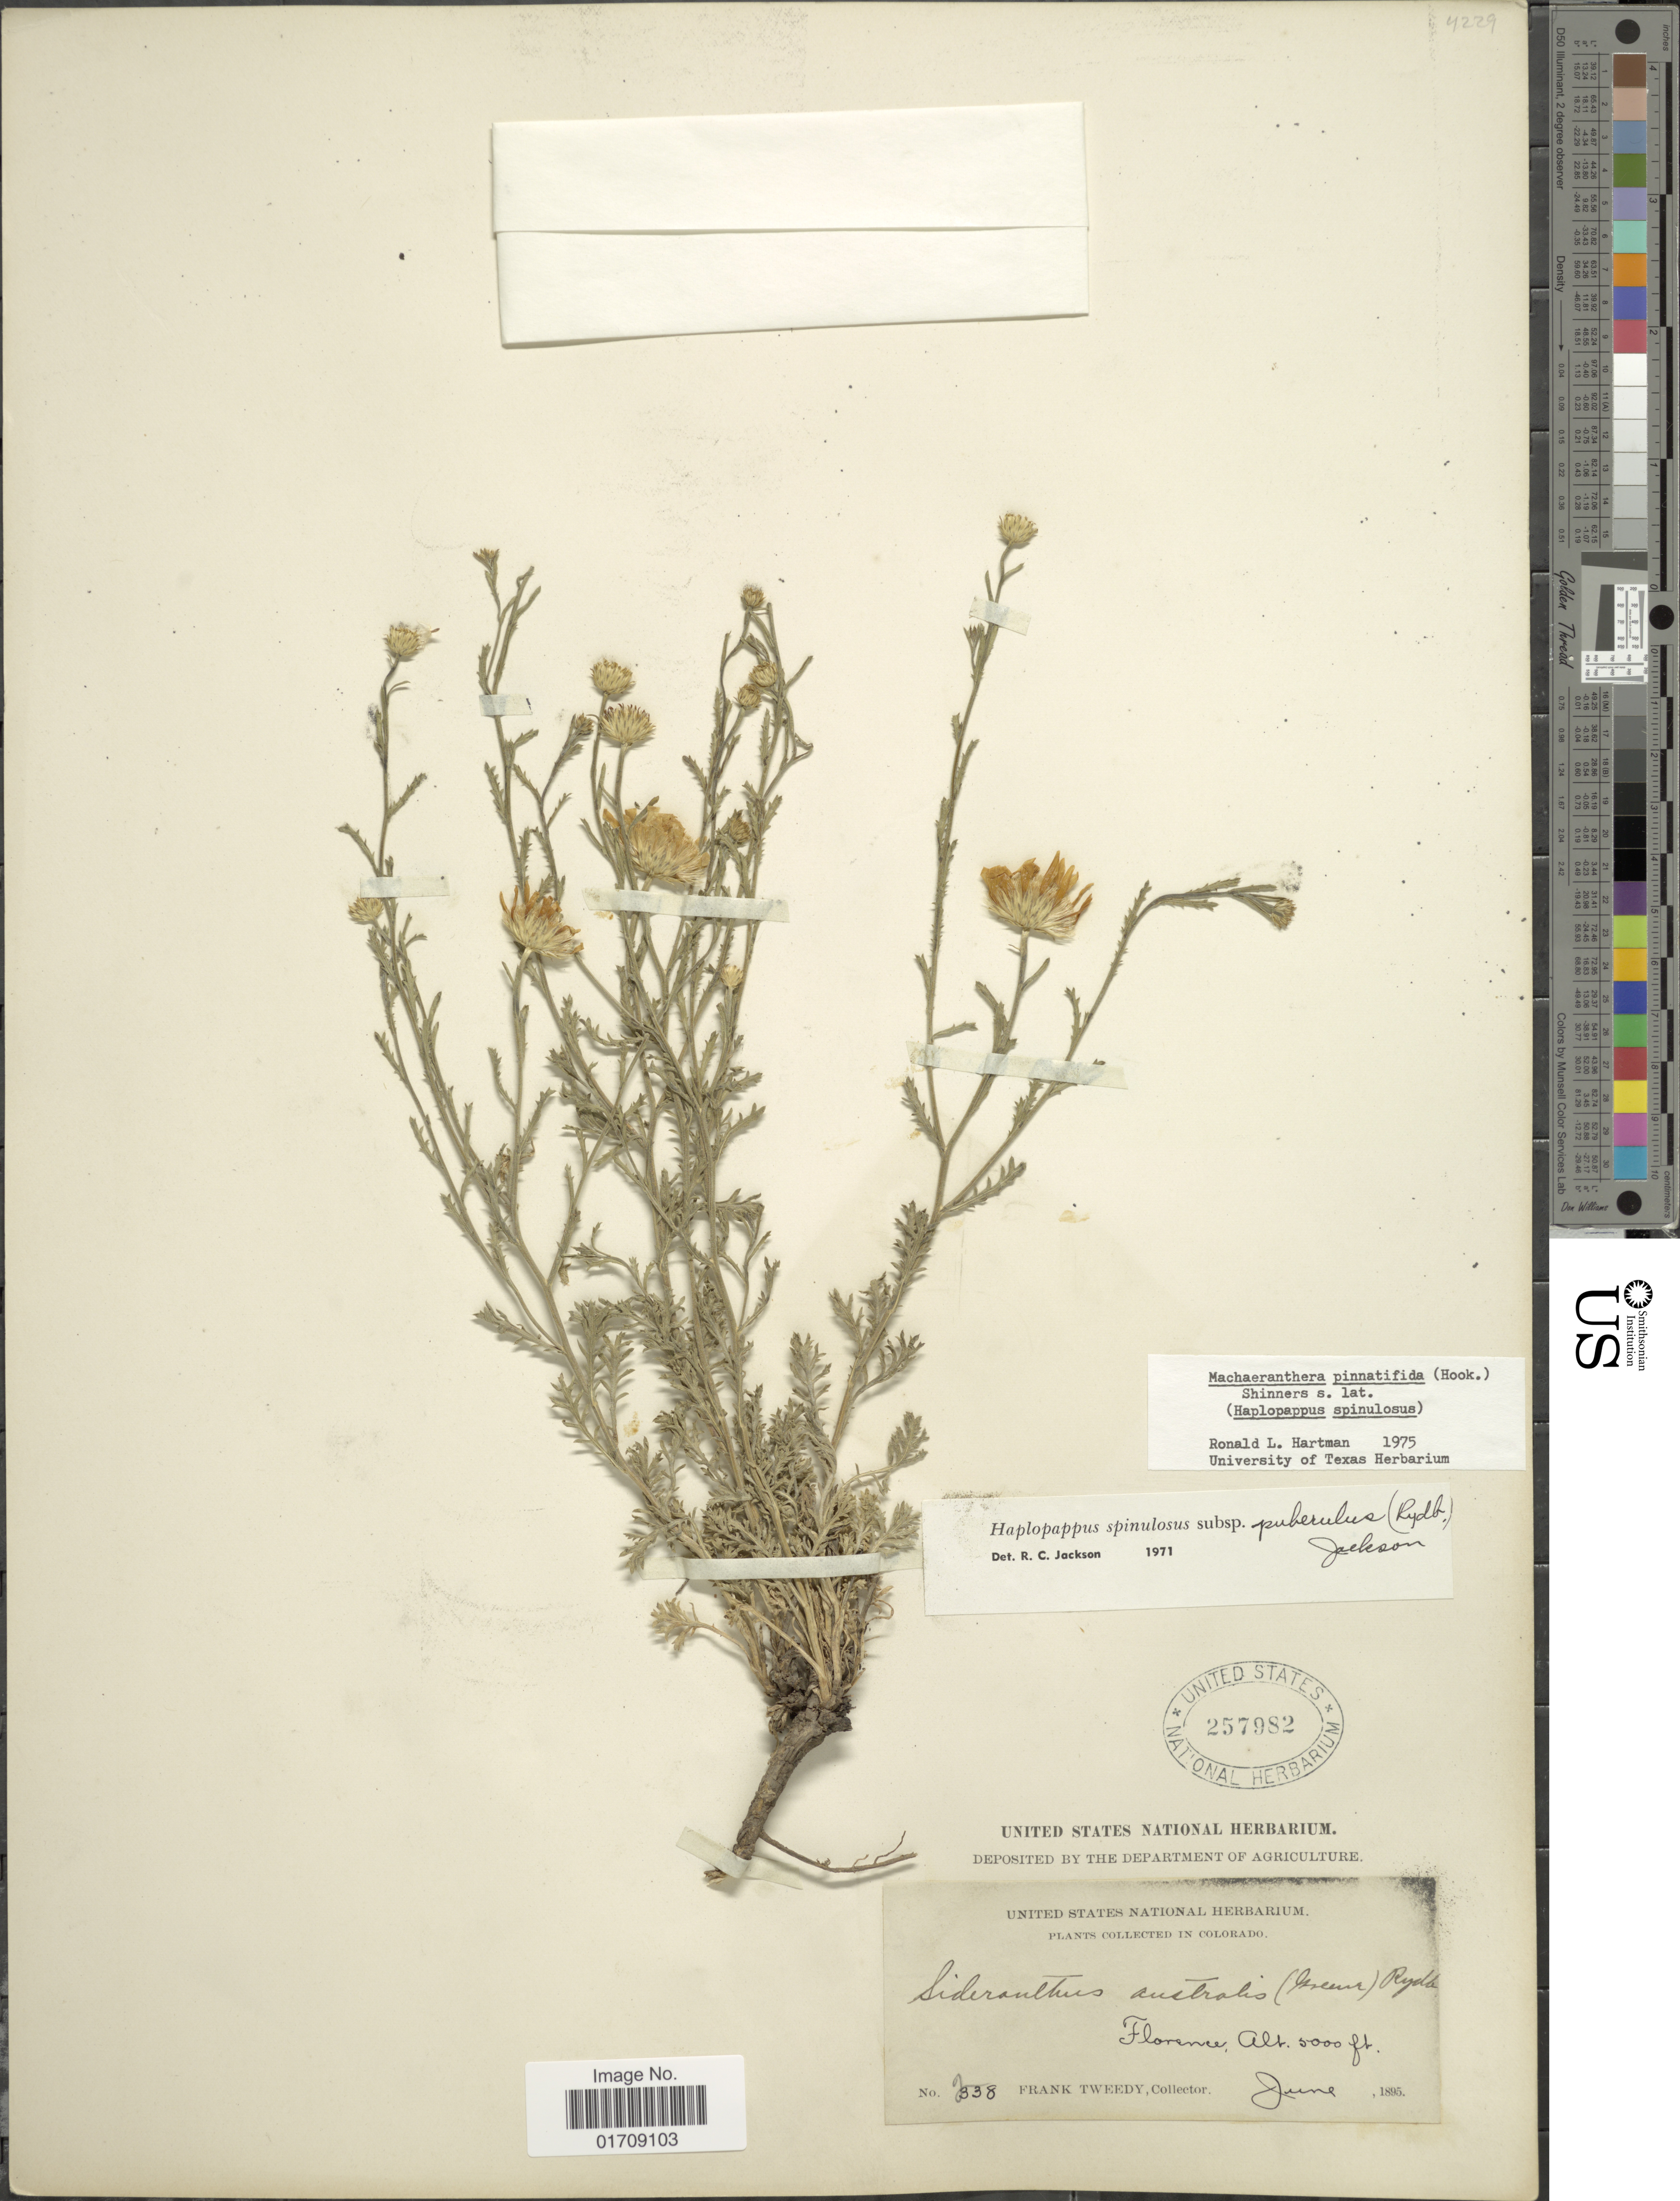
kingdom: Plantae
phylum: Tracheophyta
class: Magnoliopsida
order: Asterales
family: Asteraceae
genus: Machaeranthera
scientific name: Machaeranthera pinnatifida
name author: (Hook.) Shinners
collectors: F. Tweedy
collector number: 238*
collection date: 1895-06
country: United States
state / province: Colorado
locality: Florence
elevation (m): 1524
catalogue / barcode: US 257982